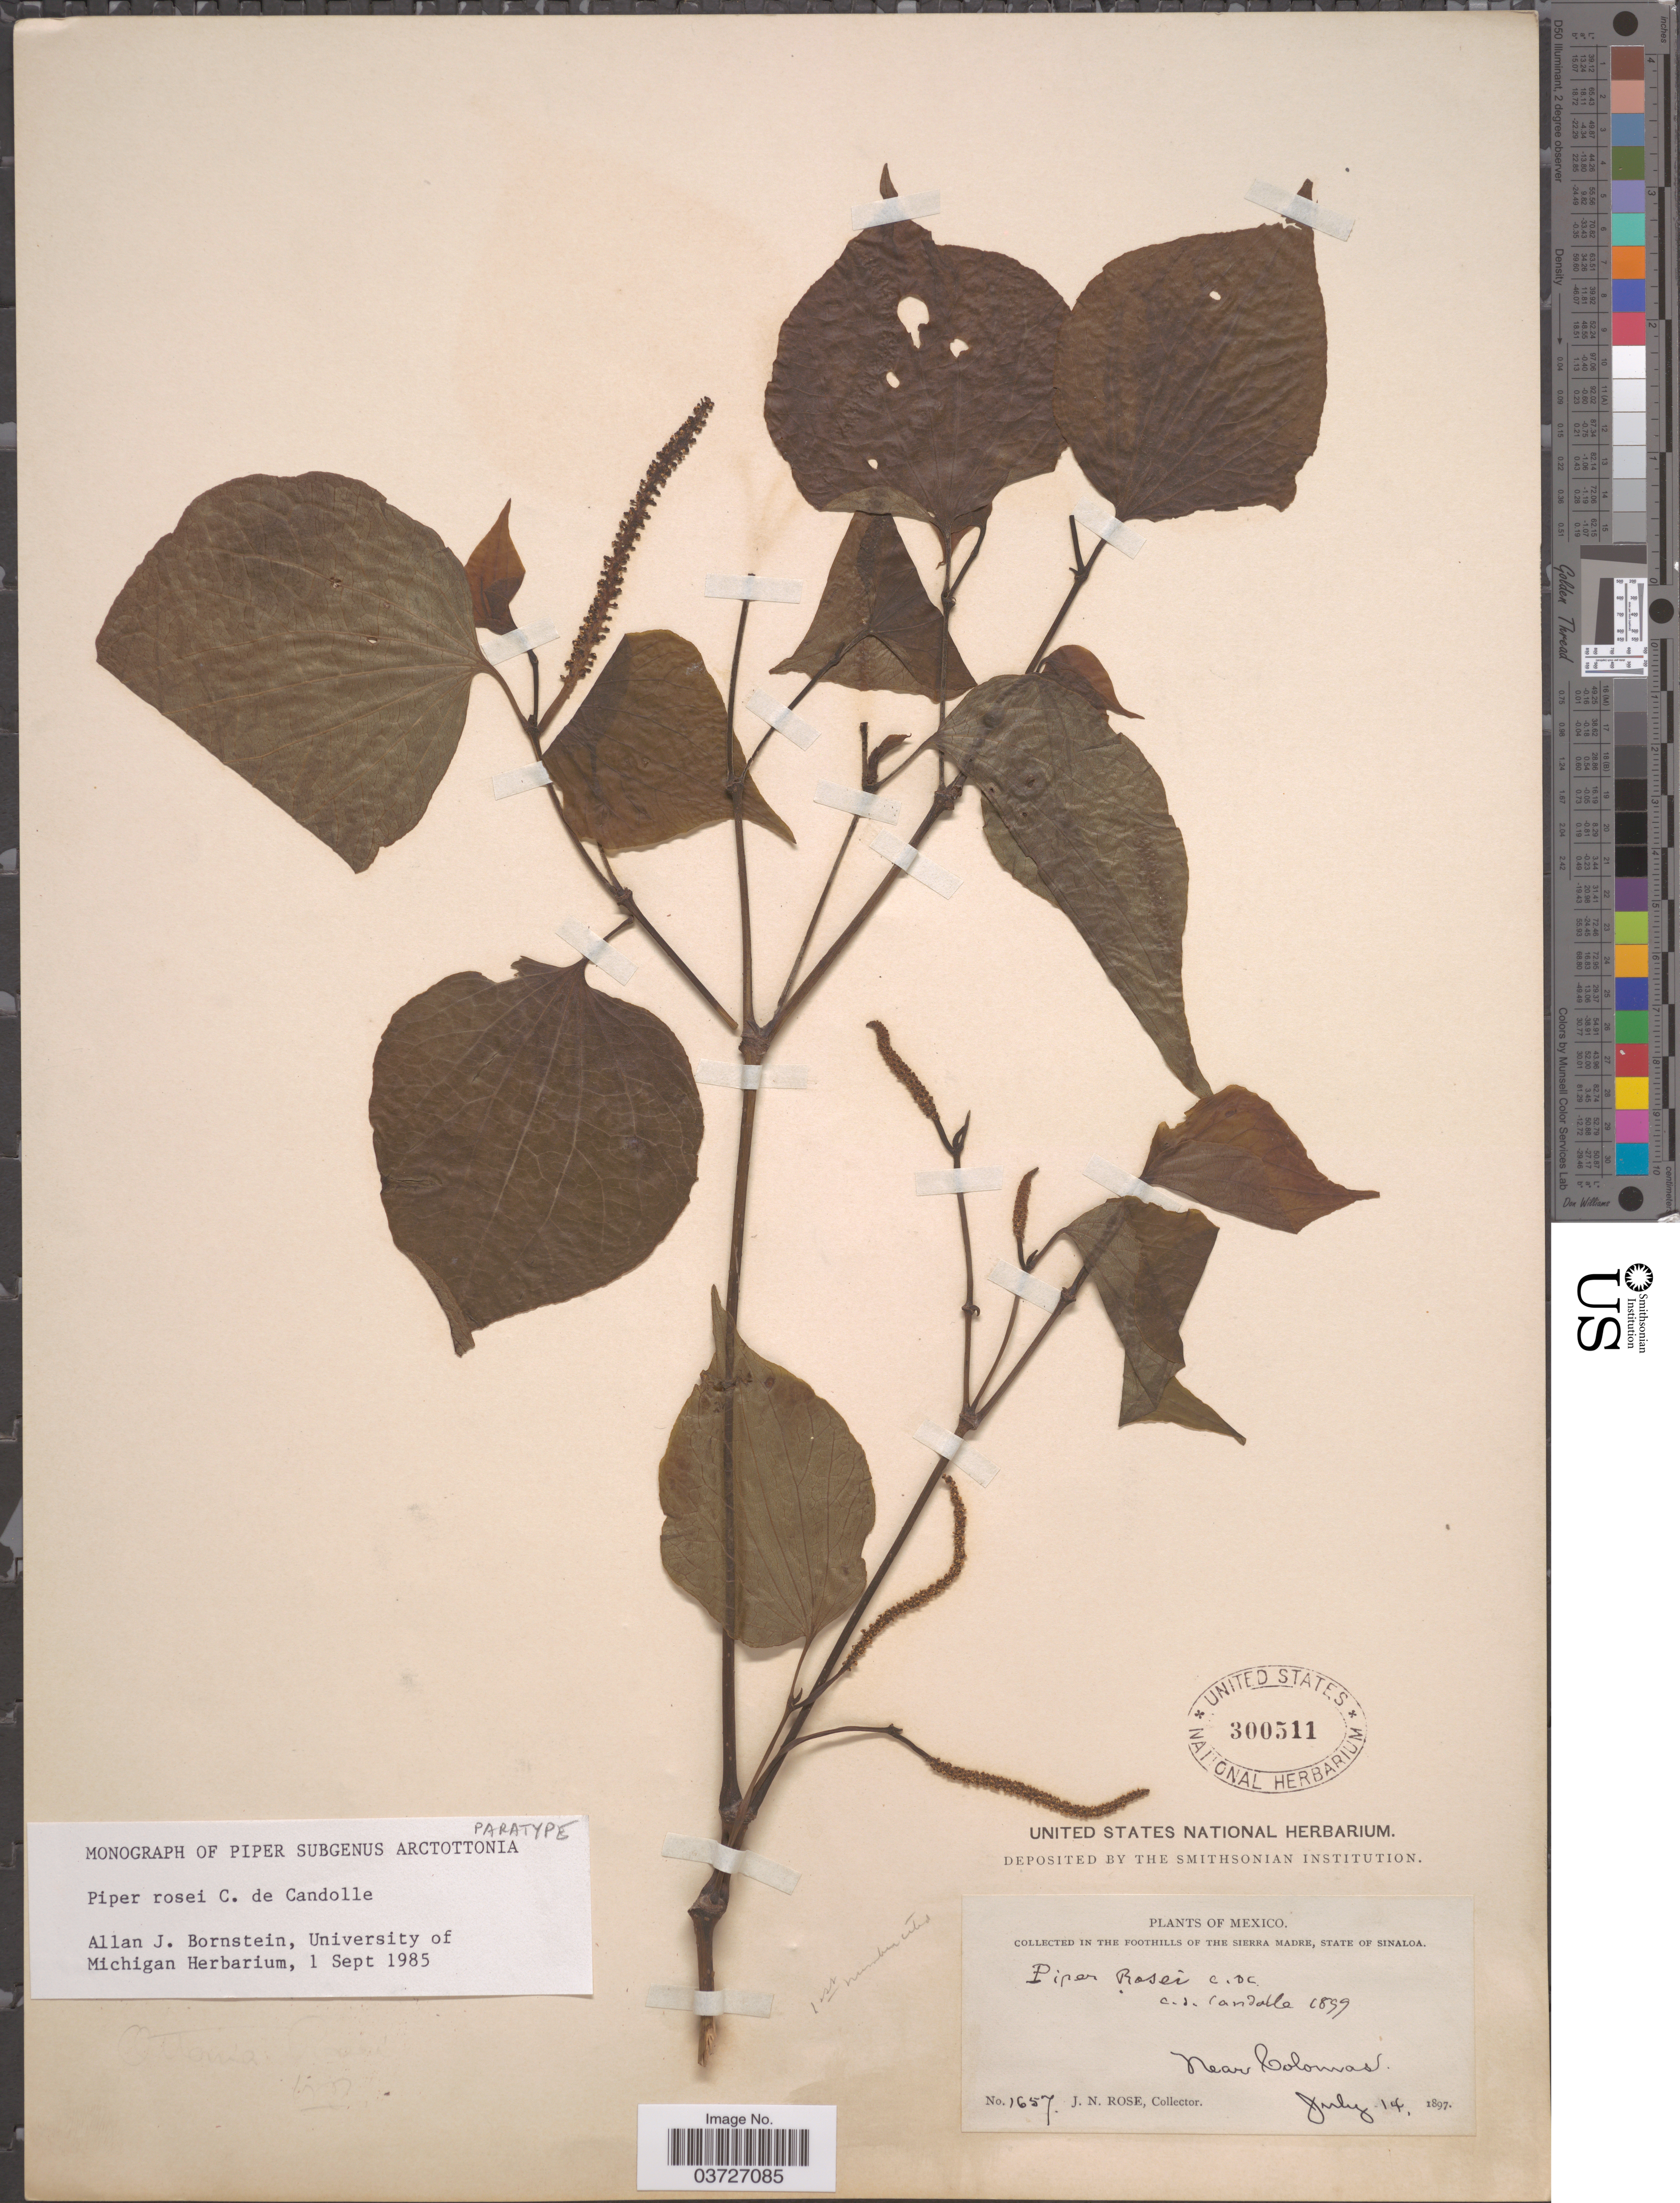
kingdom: Plantae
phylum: Tracheophyta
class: Magnoliopsida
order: Piperales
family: Piperaceae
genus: Piper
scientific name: Piper rosei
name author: C. DC.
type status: Syntype; Paratype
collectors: J. N. Rose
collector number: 1657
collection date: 1897-07-14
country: Mexico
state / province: Sinaloa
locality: In the foothills of the Sierra Madre. Near Colonias.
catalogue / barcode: US 300511